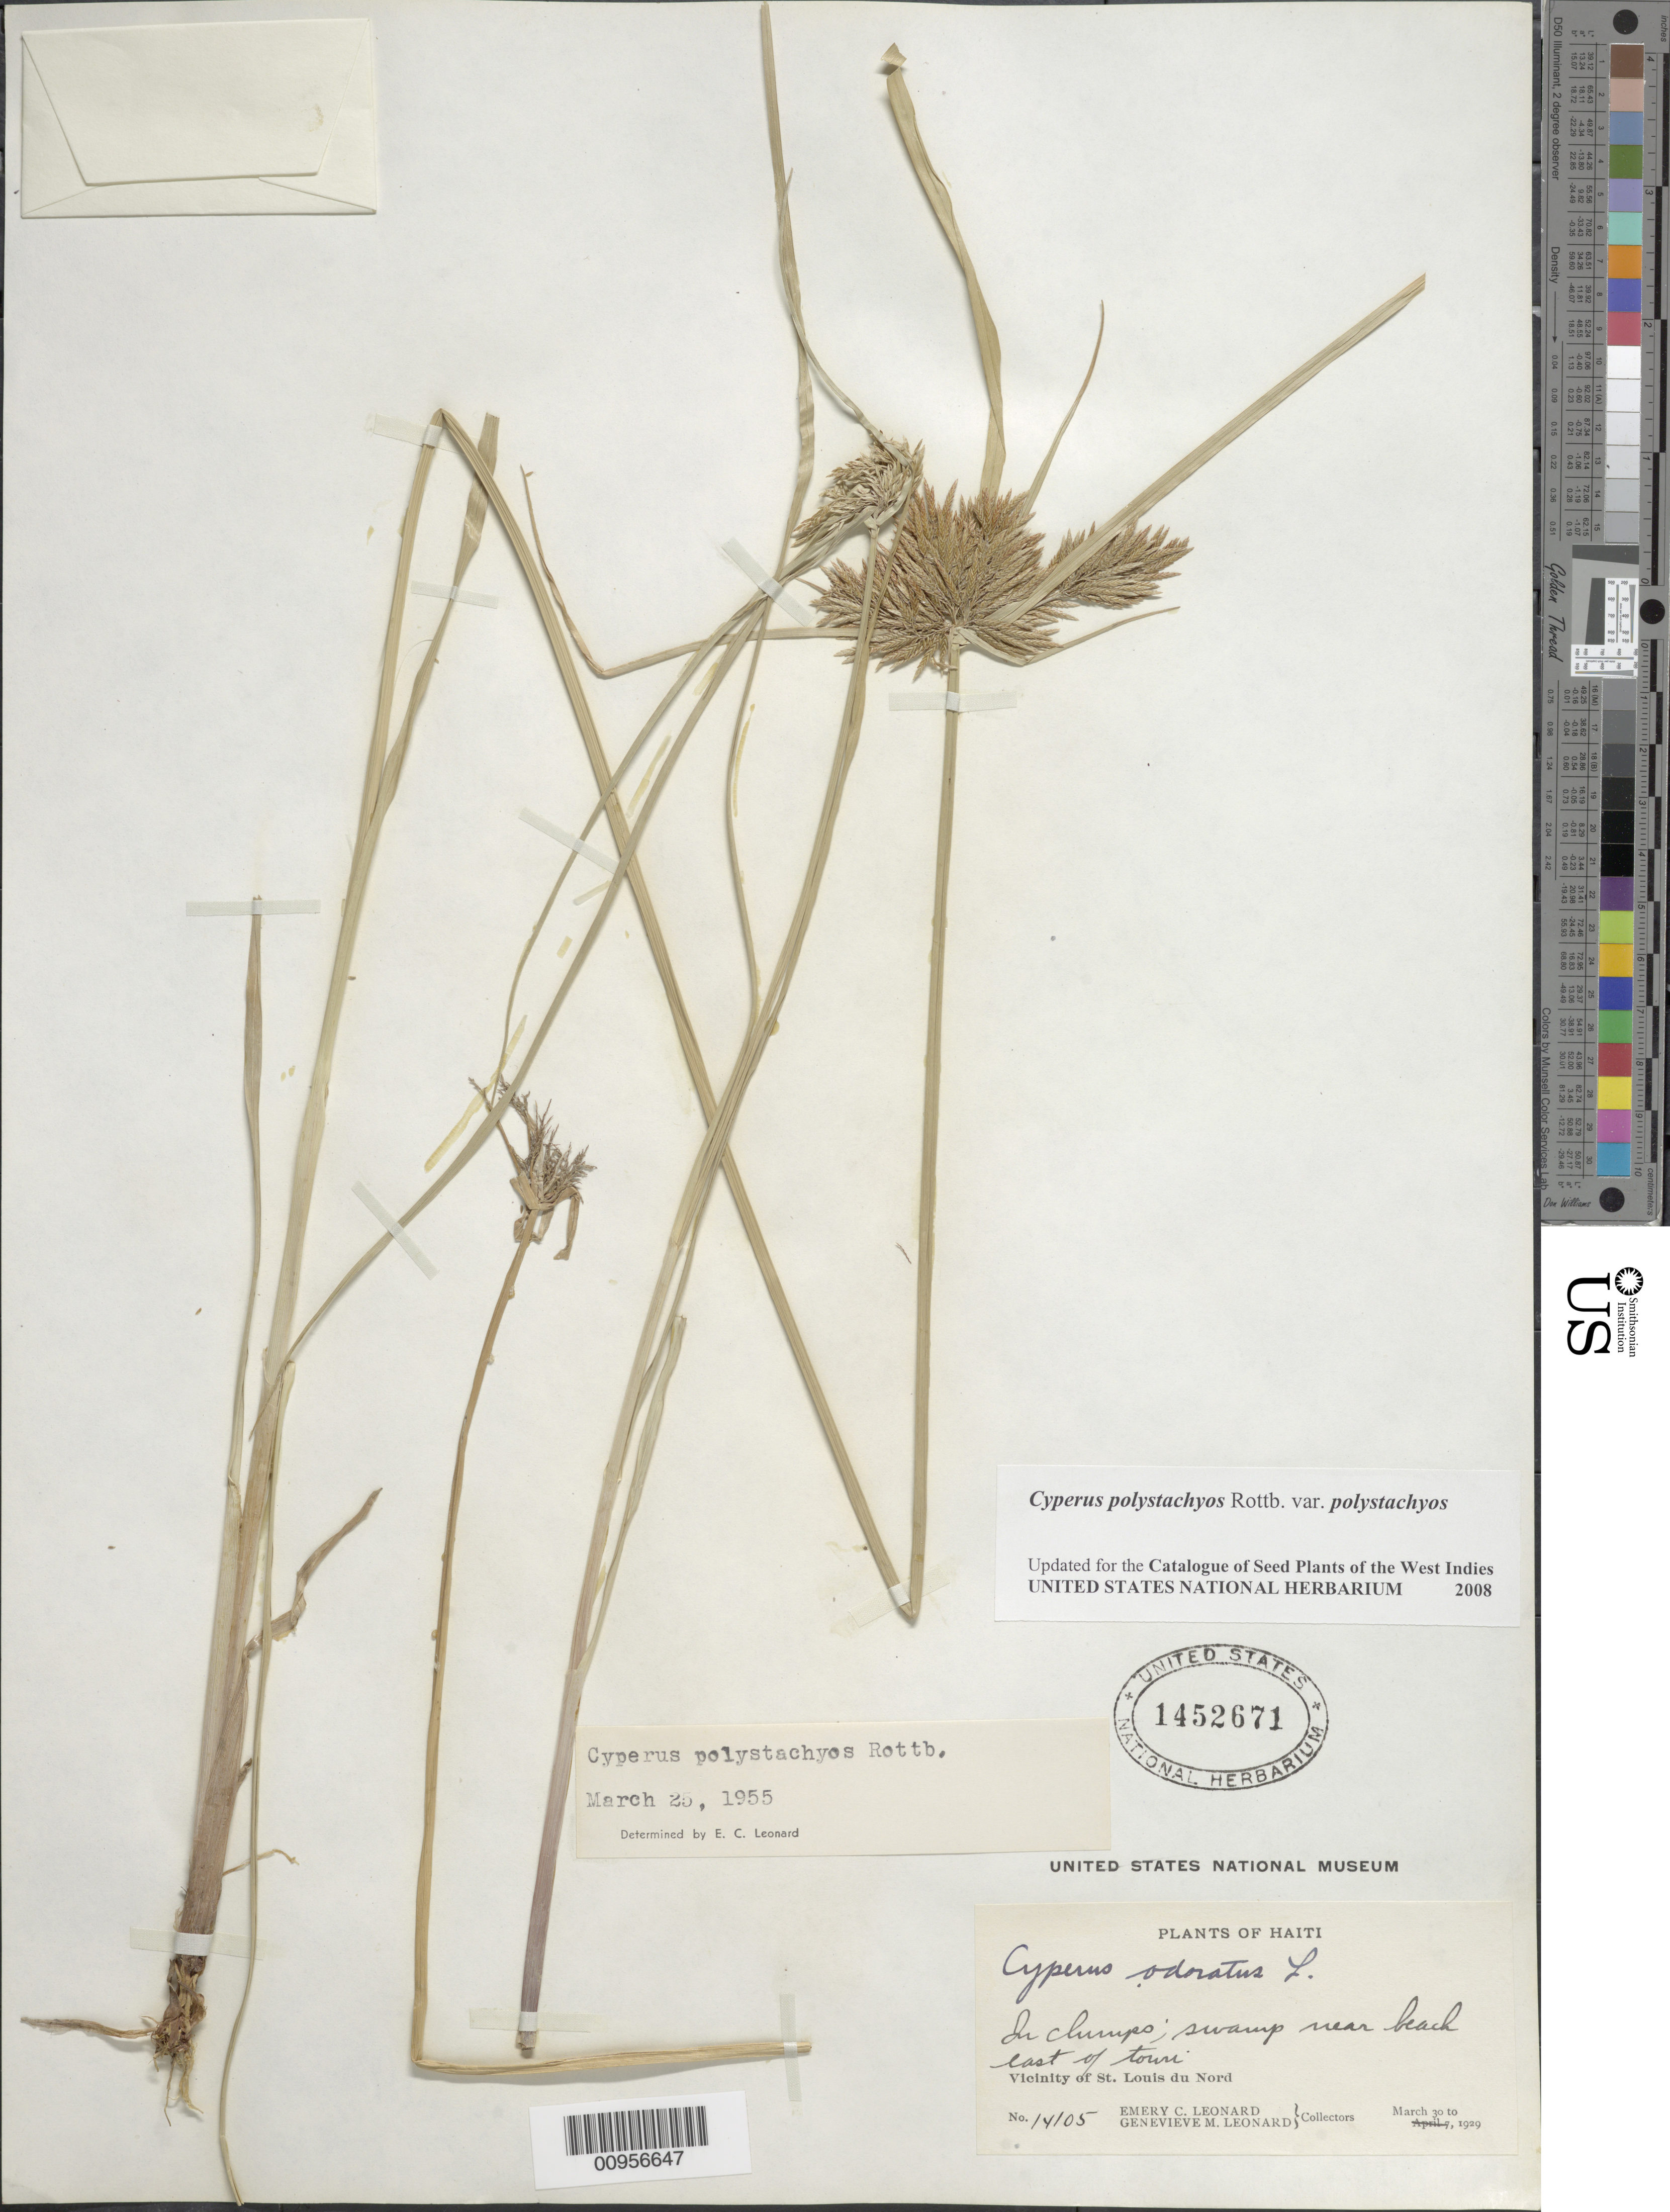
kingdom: Plantae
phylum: Tracheophyta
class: Liliopsida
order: Poales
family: Cyperaceae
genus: Cyperus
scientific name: Cyperus polystachyos var. polystachyos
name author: Rottb.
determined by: Strong, M. T., (US), Smithsonian Institution - National Museum of Natural History (UNITED STATES)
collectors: E. C. Leonard & G. M. Leonard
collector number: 14105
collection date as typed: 30 Mar 1929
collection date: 1929-03-30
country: Haiti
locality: Vicinity of St. Louis du Nord, swamp near beach E of town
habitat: Swamp near beach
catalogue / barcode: US 1452671